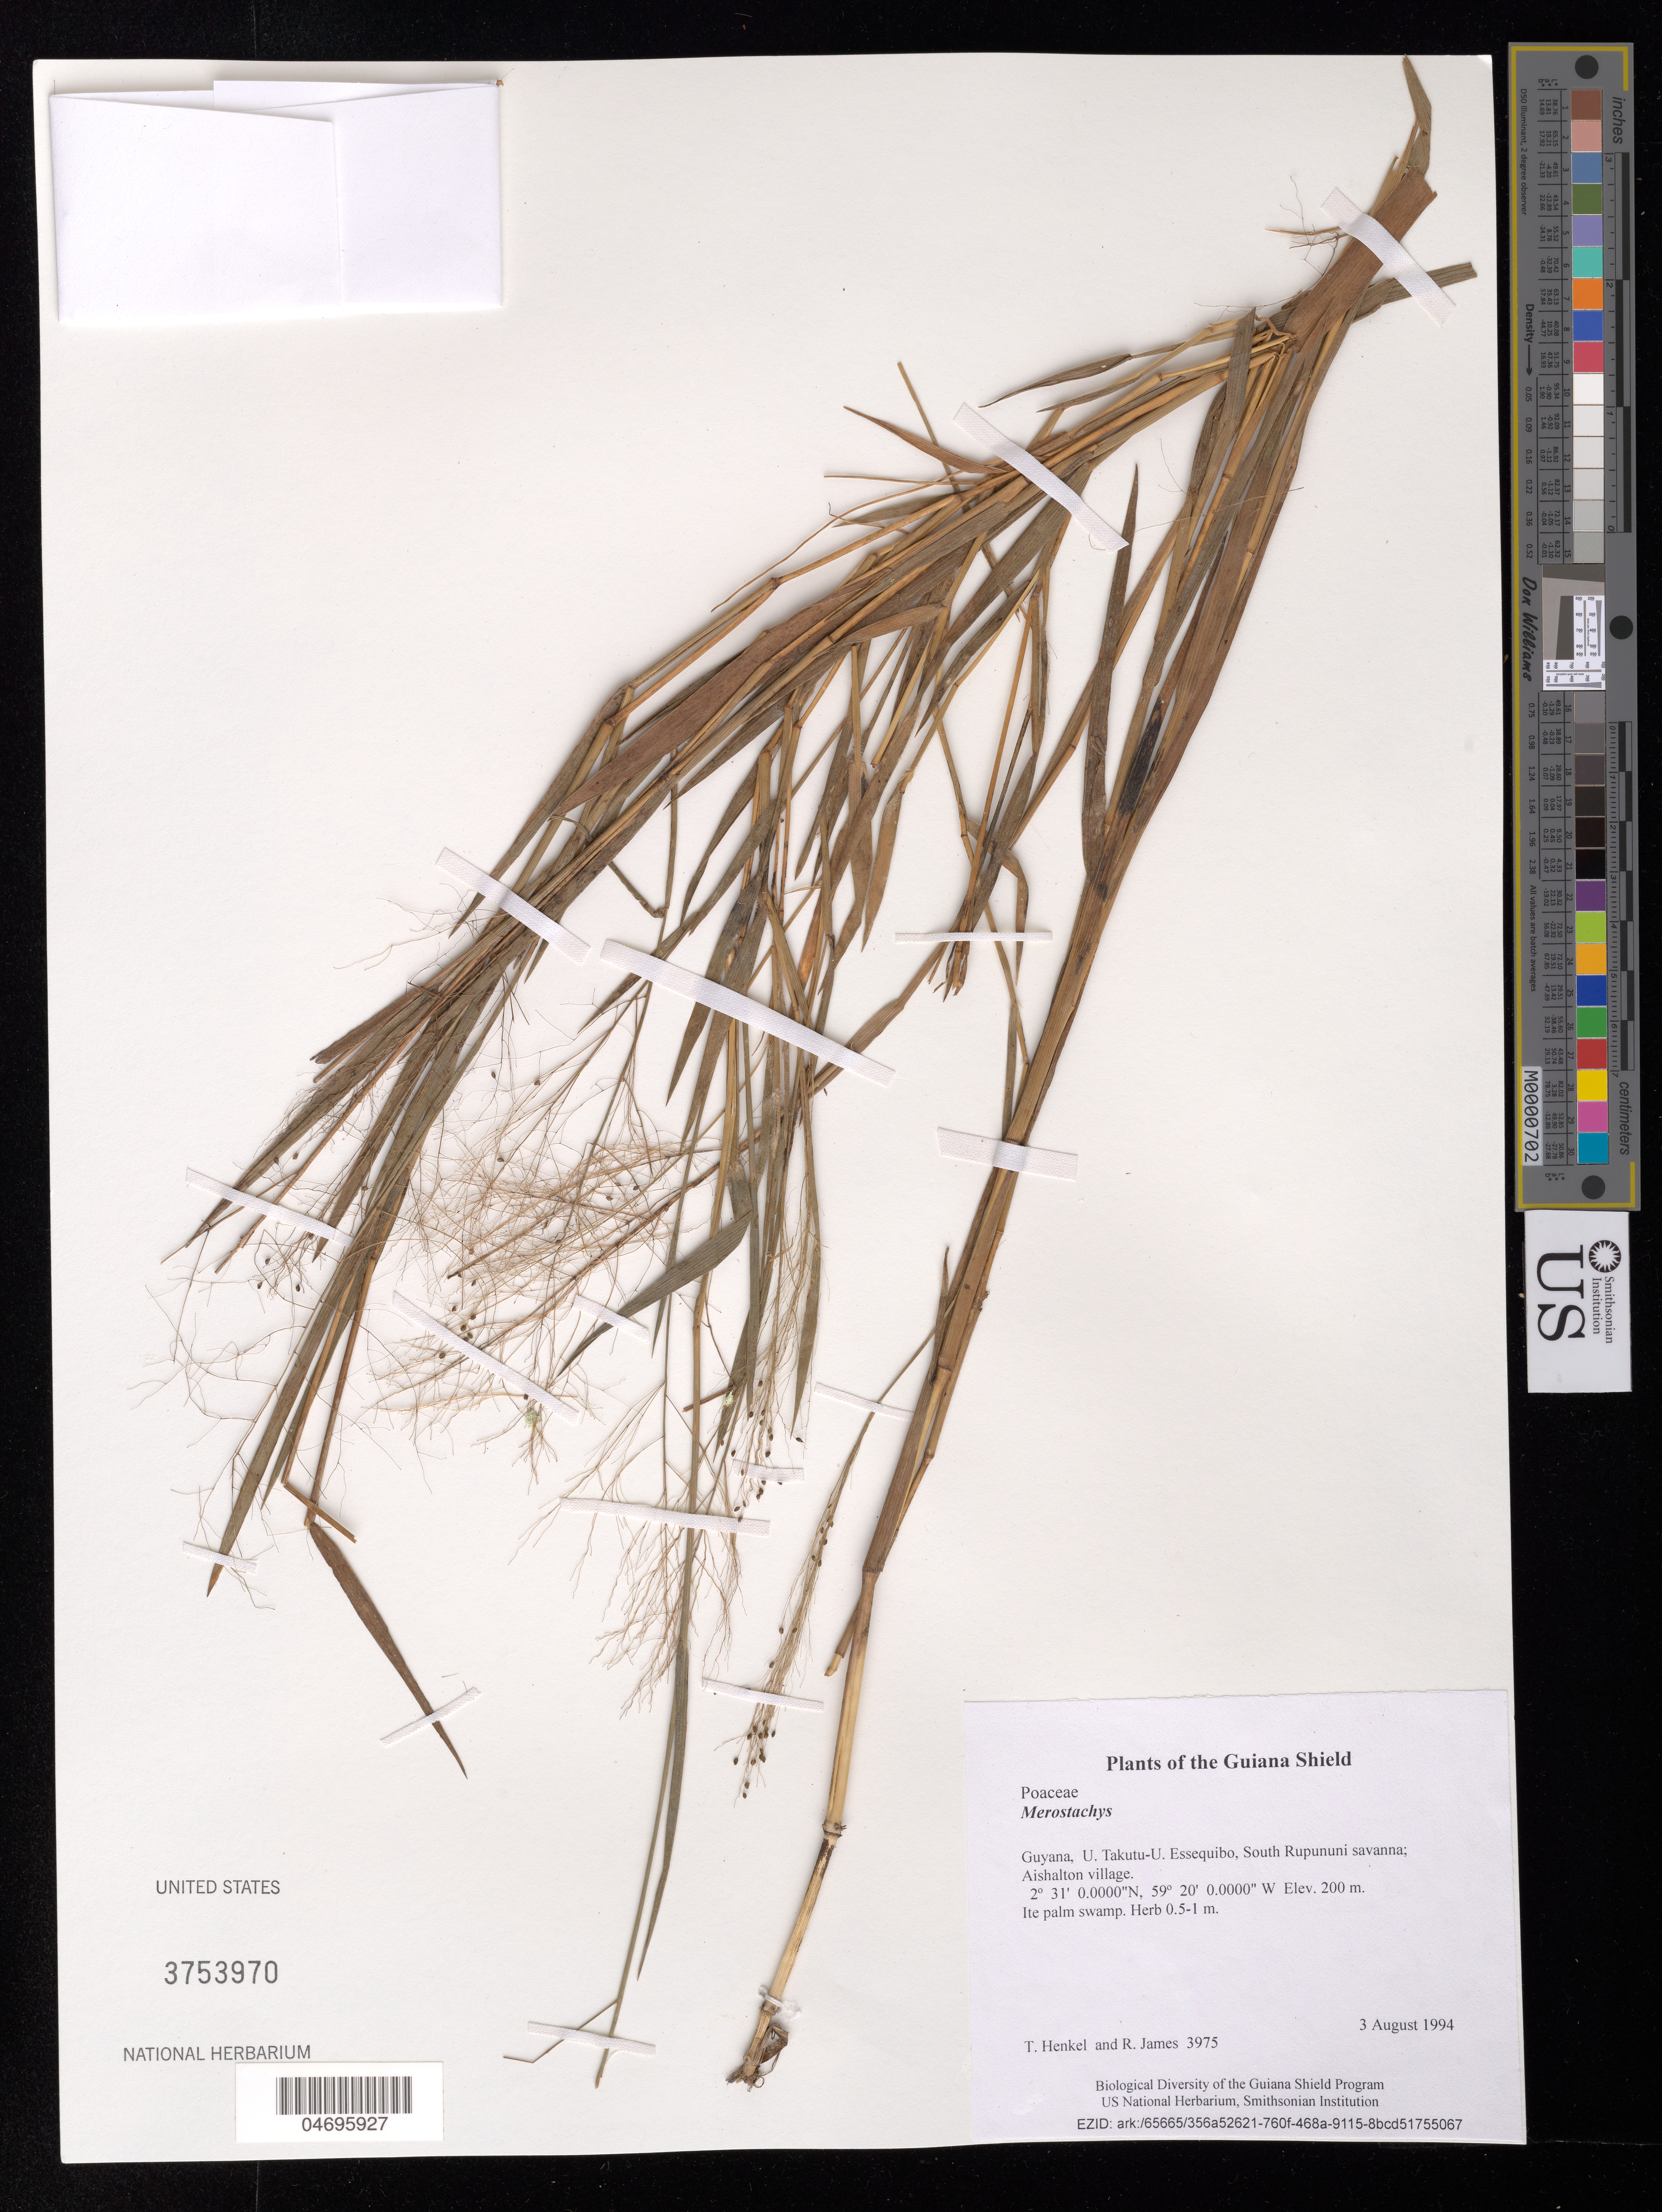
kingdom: Plantae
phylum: Tracheophyta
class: Liliopsida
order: Poales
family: Poaceae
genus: Merostachys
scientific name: Merostachys sp.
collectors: T. Henkel & R. James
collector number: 3975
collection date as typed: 3 August 1994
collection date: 1994-08-03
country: Guyana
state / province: U. Takutu-U. Essequibo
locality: South Rupununi savanna; Aishalton village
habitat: Ite palm swamp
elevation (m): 200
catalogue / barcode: US 3753970